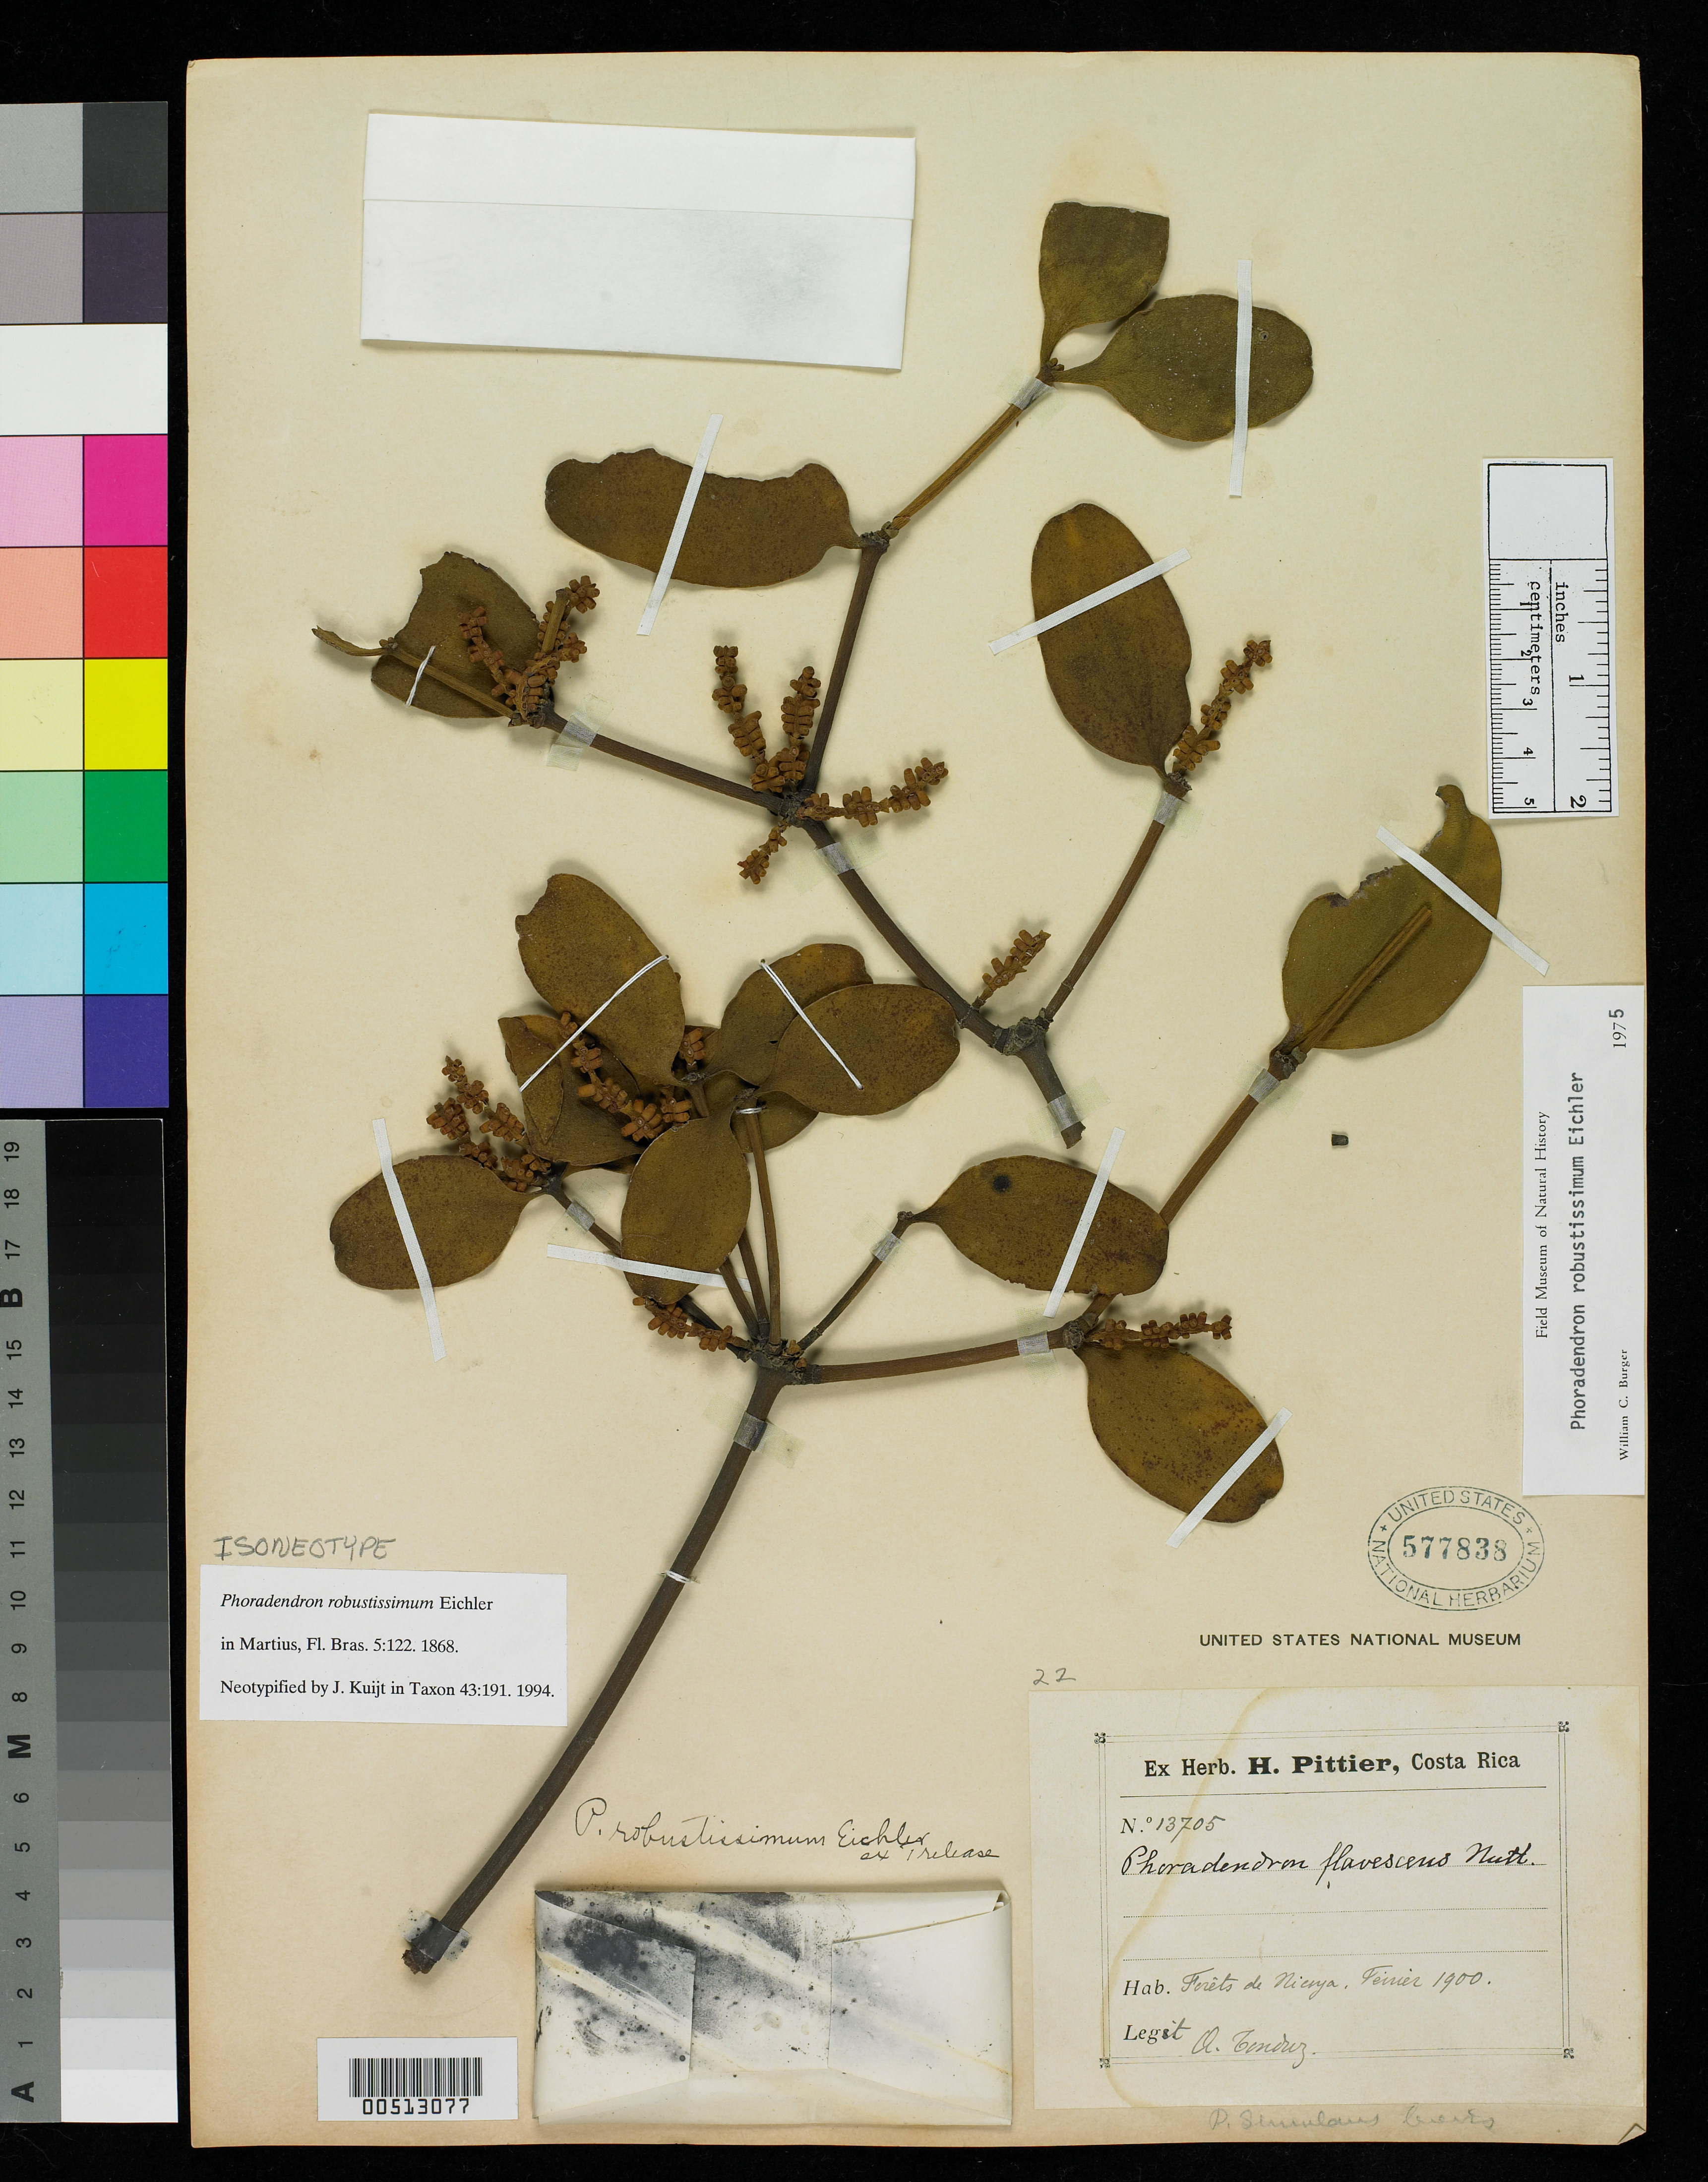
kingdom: Plantae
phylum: Tracheophyta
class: Magnoliopsida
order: Santalales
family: Viscaceae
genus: Phoradendron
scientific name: Phoradendron robustissimum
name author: Eichler in Mart.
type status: Isoneotype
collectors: A. Tonduz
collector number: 13705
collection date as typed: Feb 1900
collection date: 1900-02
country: Costa Rica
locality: Forets de Nicoya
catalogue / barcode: US 577838